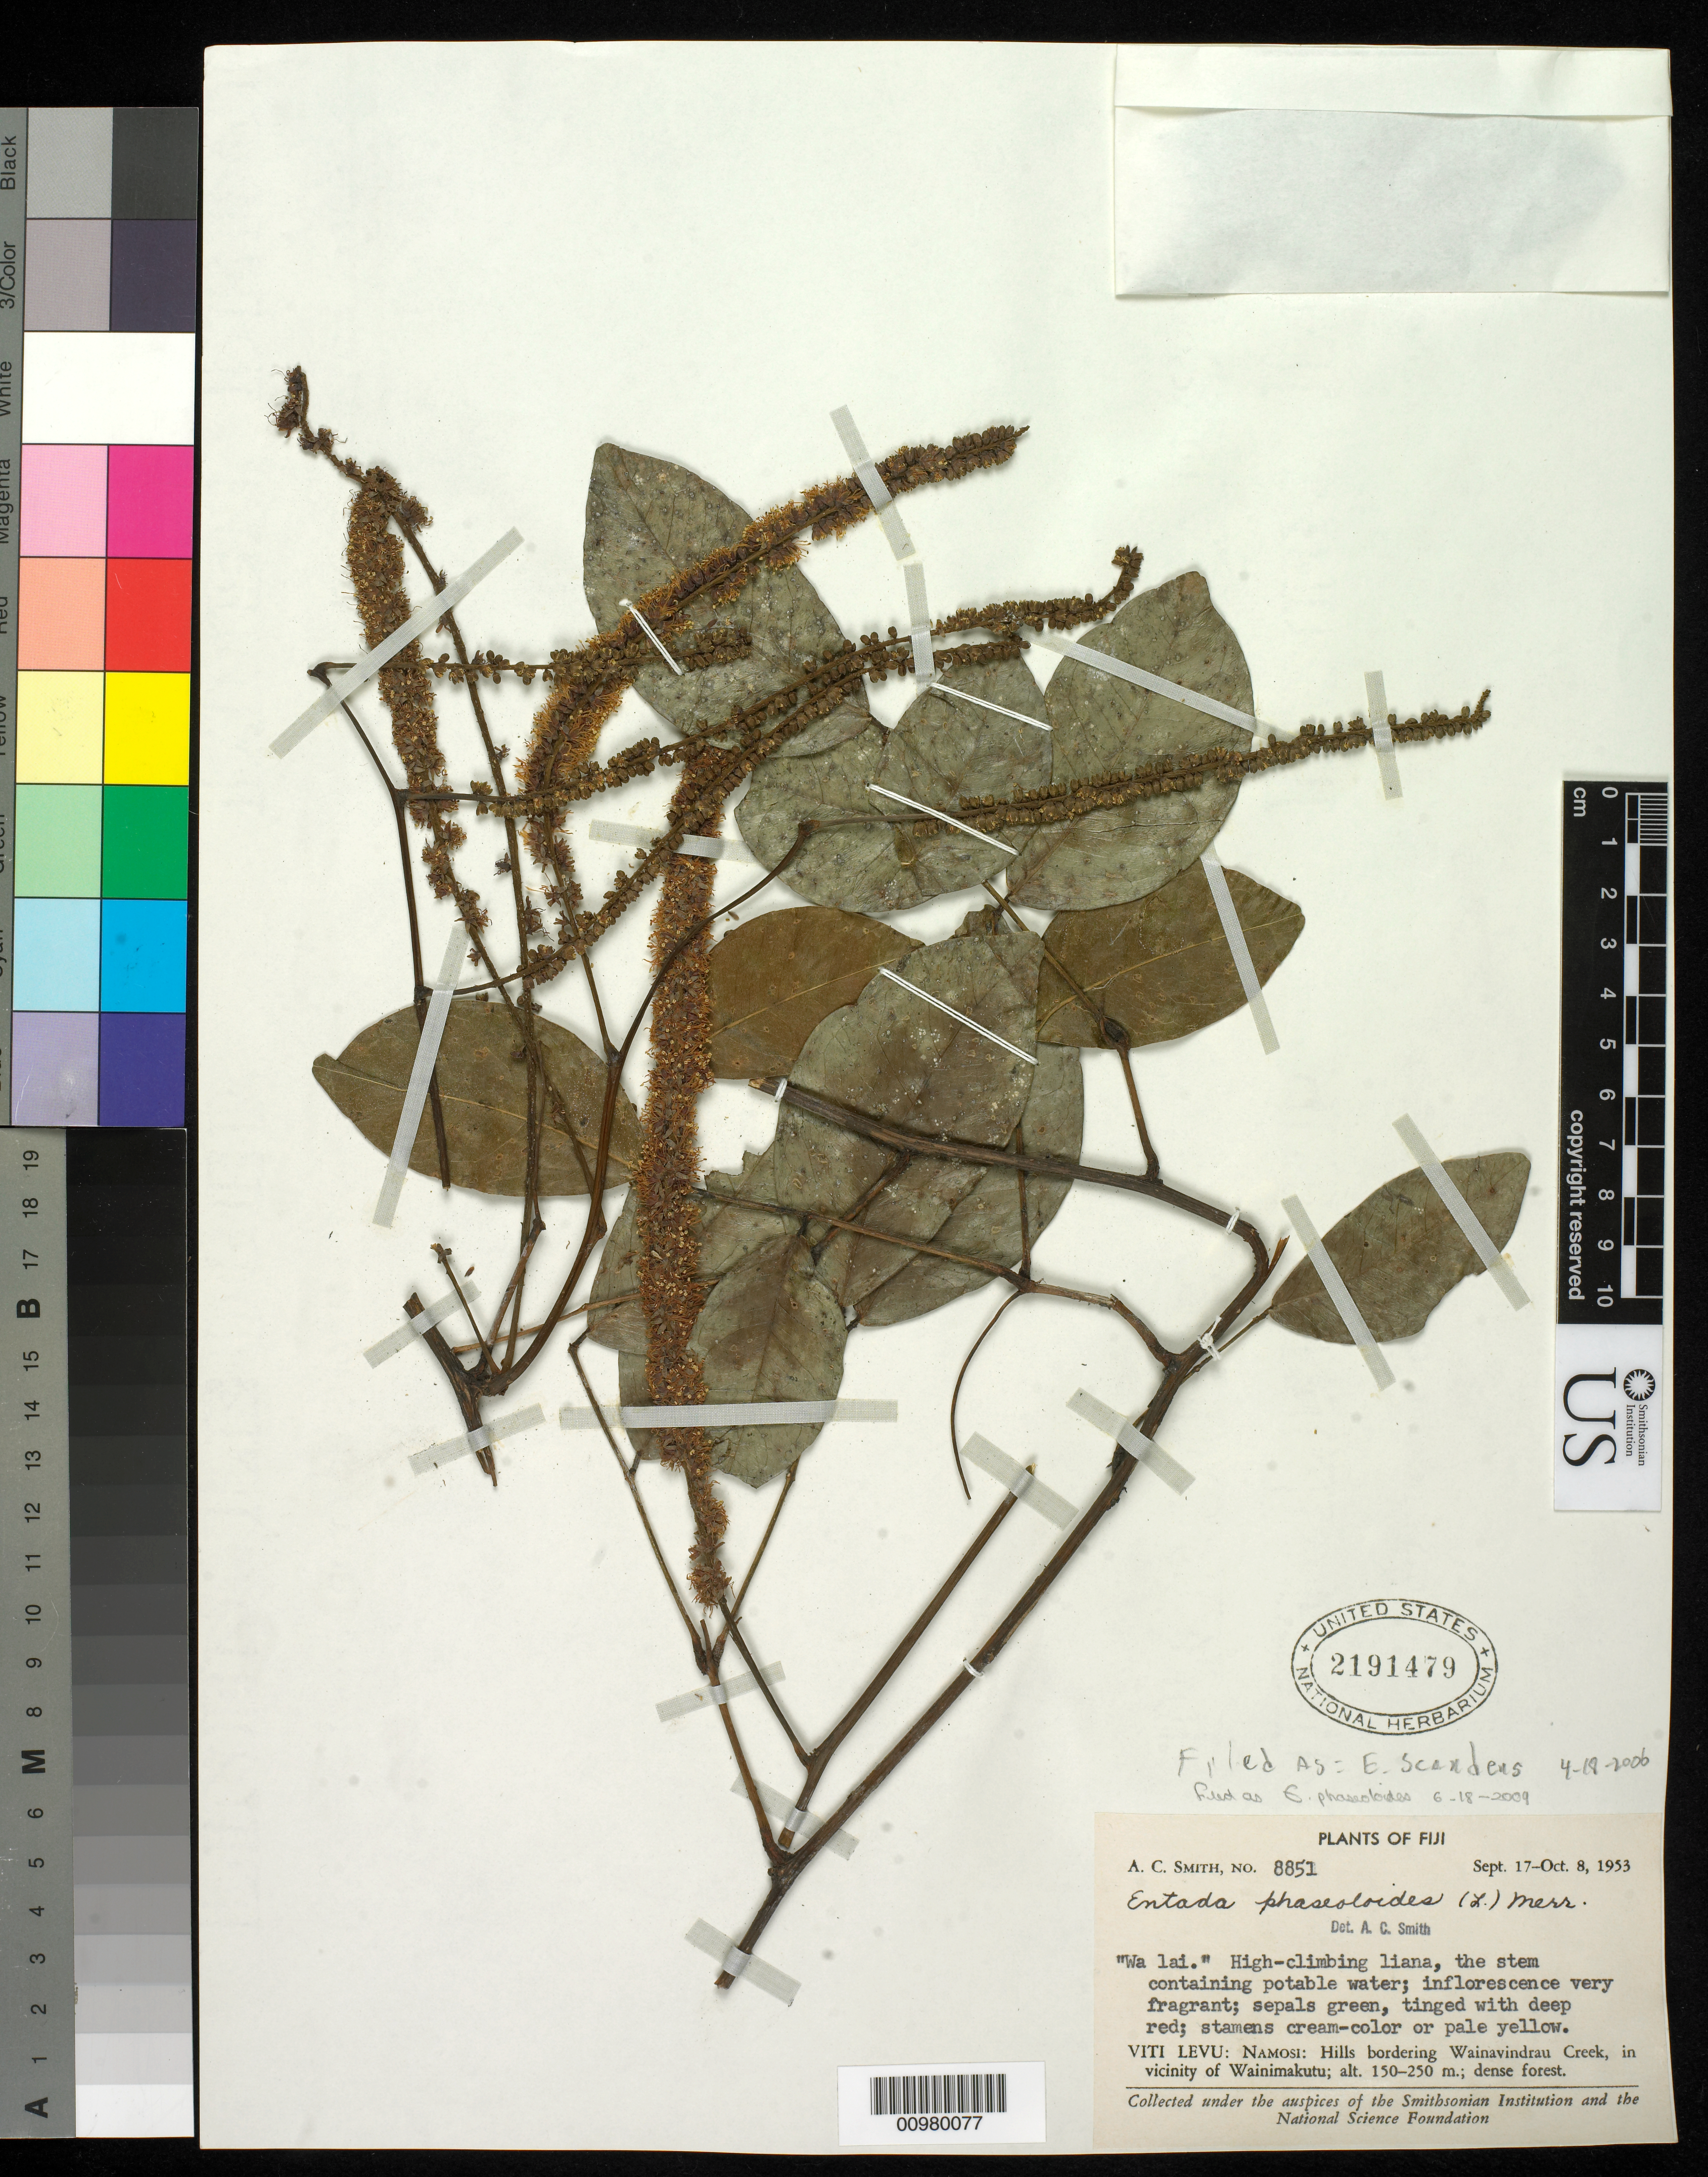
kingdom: Plantae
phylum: Tracheophyta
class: Magnoliopsida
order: Fabales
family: Fabaceae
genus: Entada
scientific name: Entada phaseoloides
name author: (L.) Merr.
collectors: C. A. Smith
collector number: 8851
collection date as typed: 17 Sep 1953 to 08 Oct 1953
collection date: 1953-09-17/1953-10-08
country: Fiji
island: Viti Levu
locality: Namosi: Hills bordering Wainavindrau Creek, in vicinity of Wainimakutu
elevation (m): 150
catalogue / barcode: US 2191479